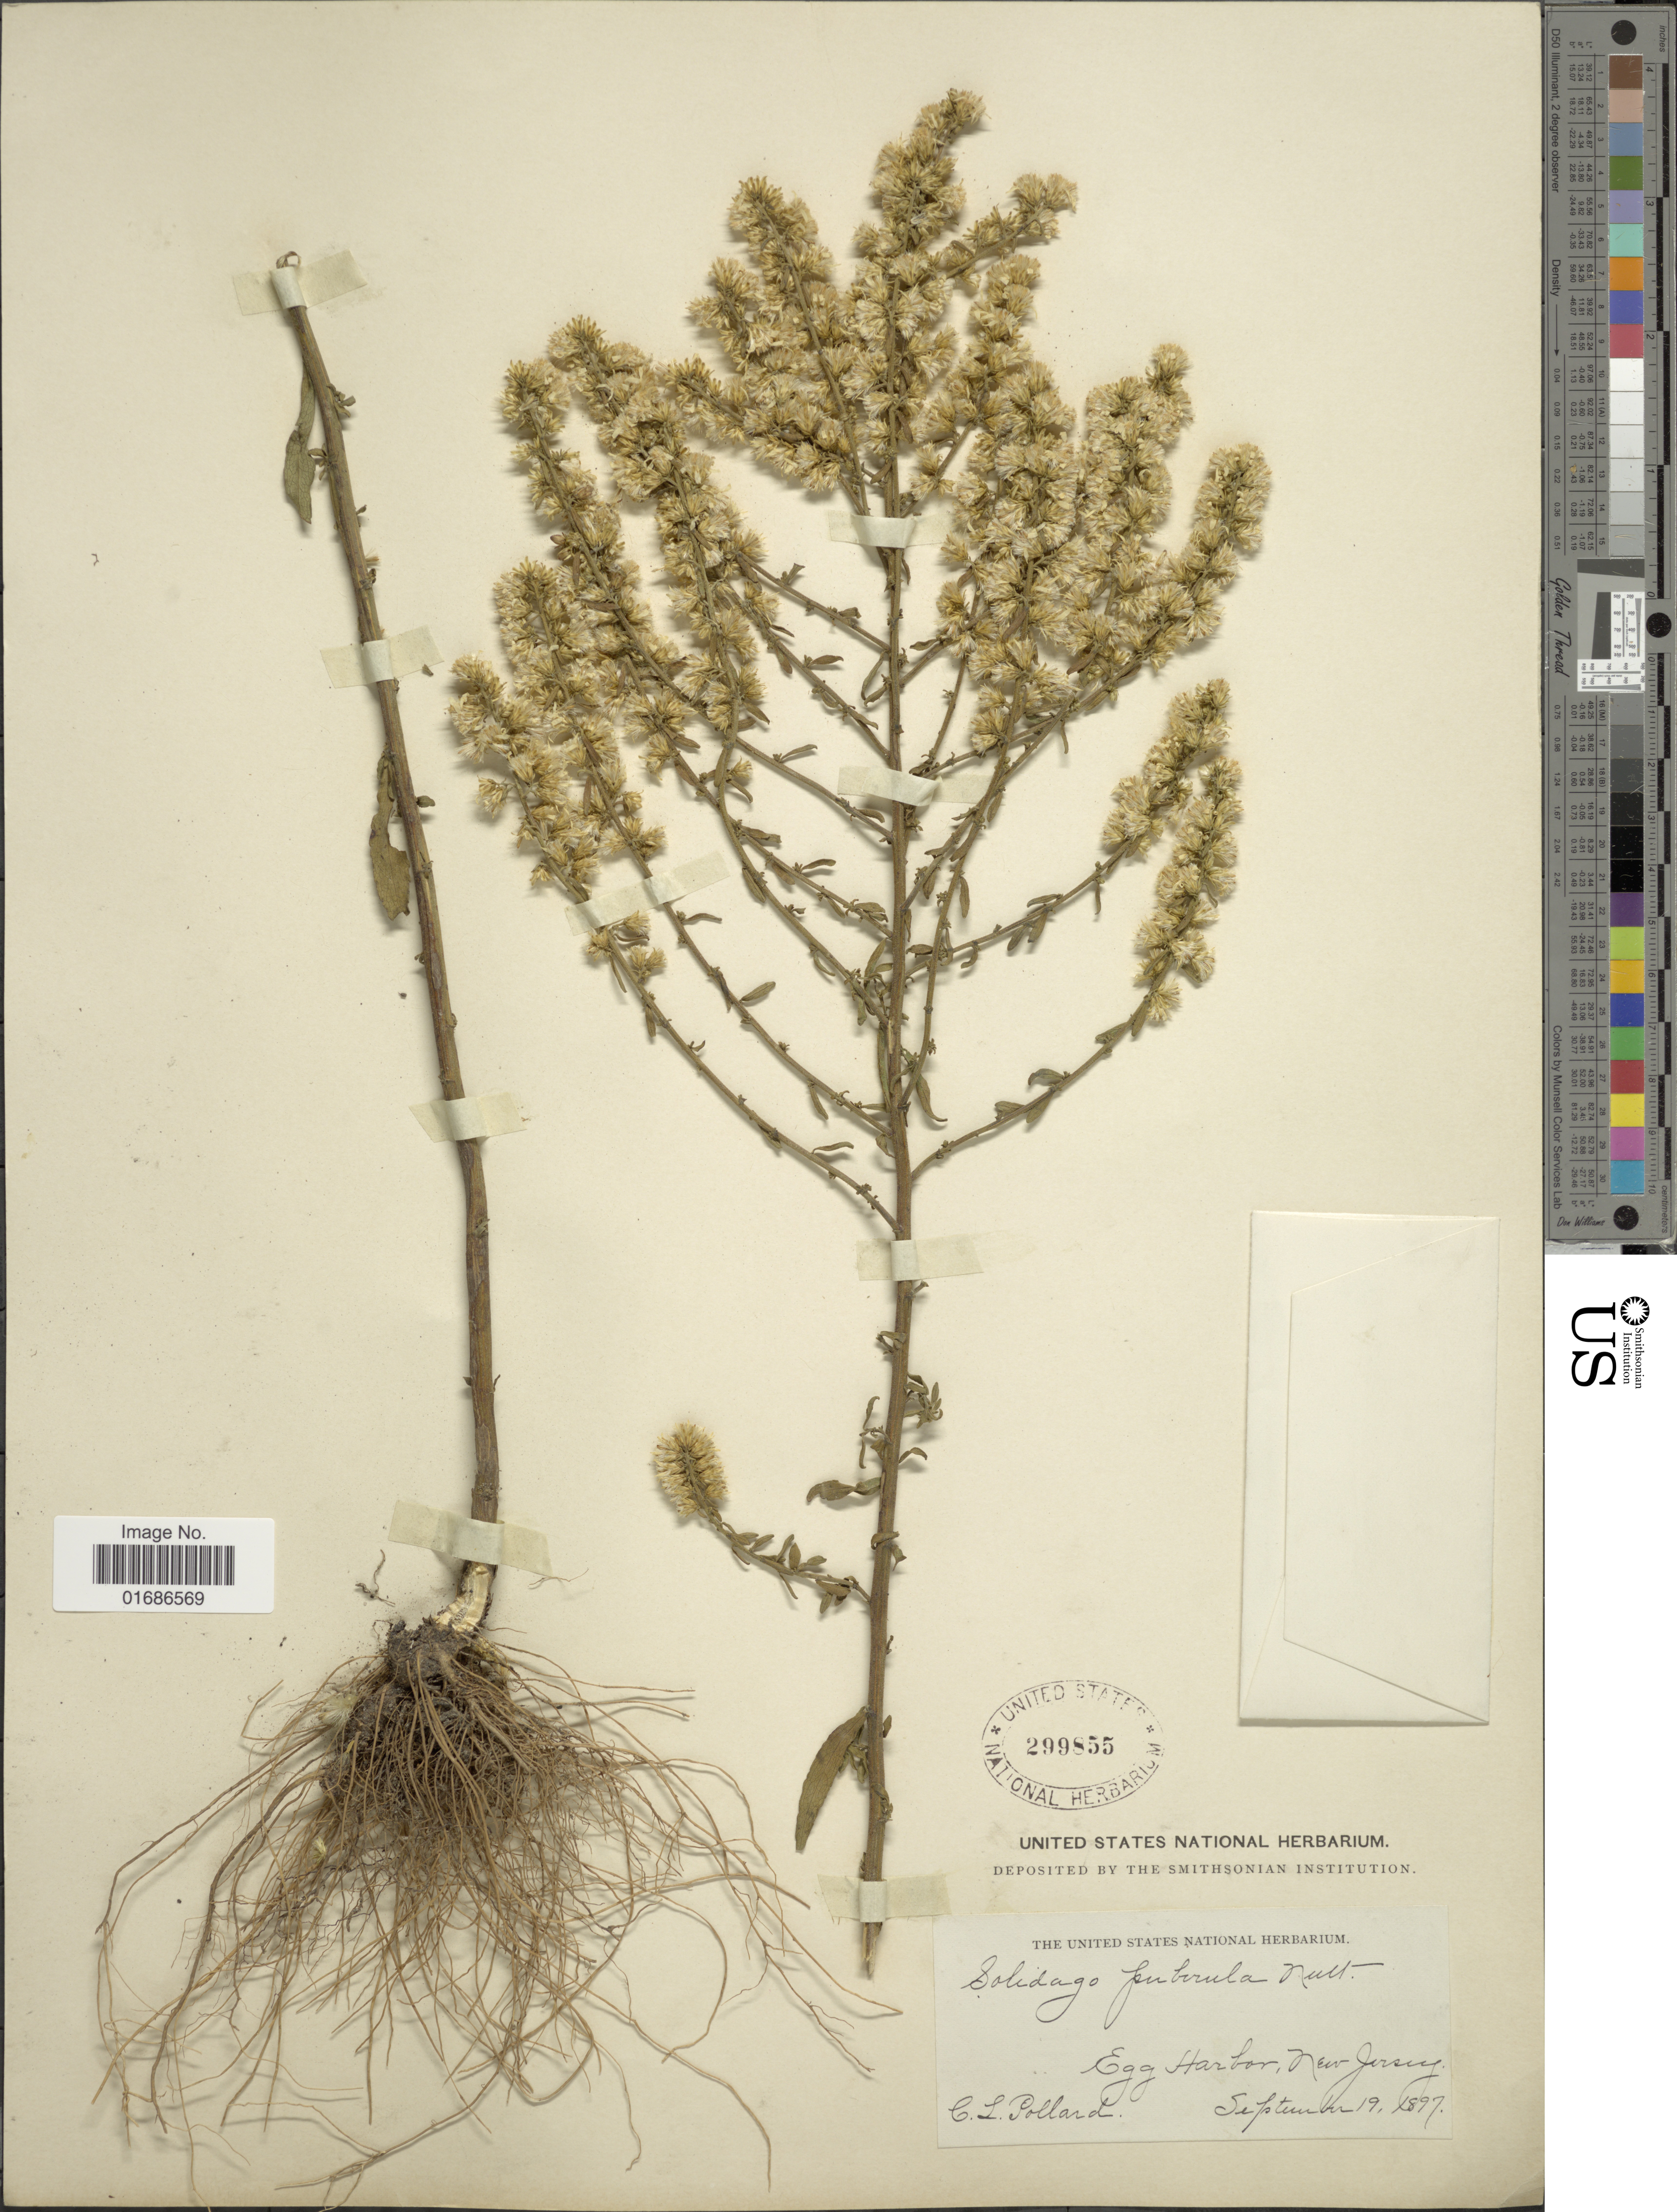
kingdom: Plantae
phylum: Tracheophyta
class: Magnoliopsida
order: Asterales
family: Asteraceae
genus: Solidago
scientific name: Solidago erecta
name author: Pursh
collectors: C. L. Pollard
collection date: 1897-09-19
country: United States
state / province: New Jersey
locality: Egg Harbor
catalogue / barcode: US 299855